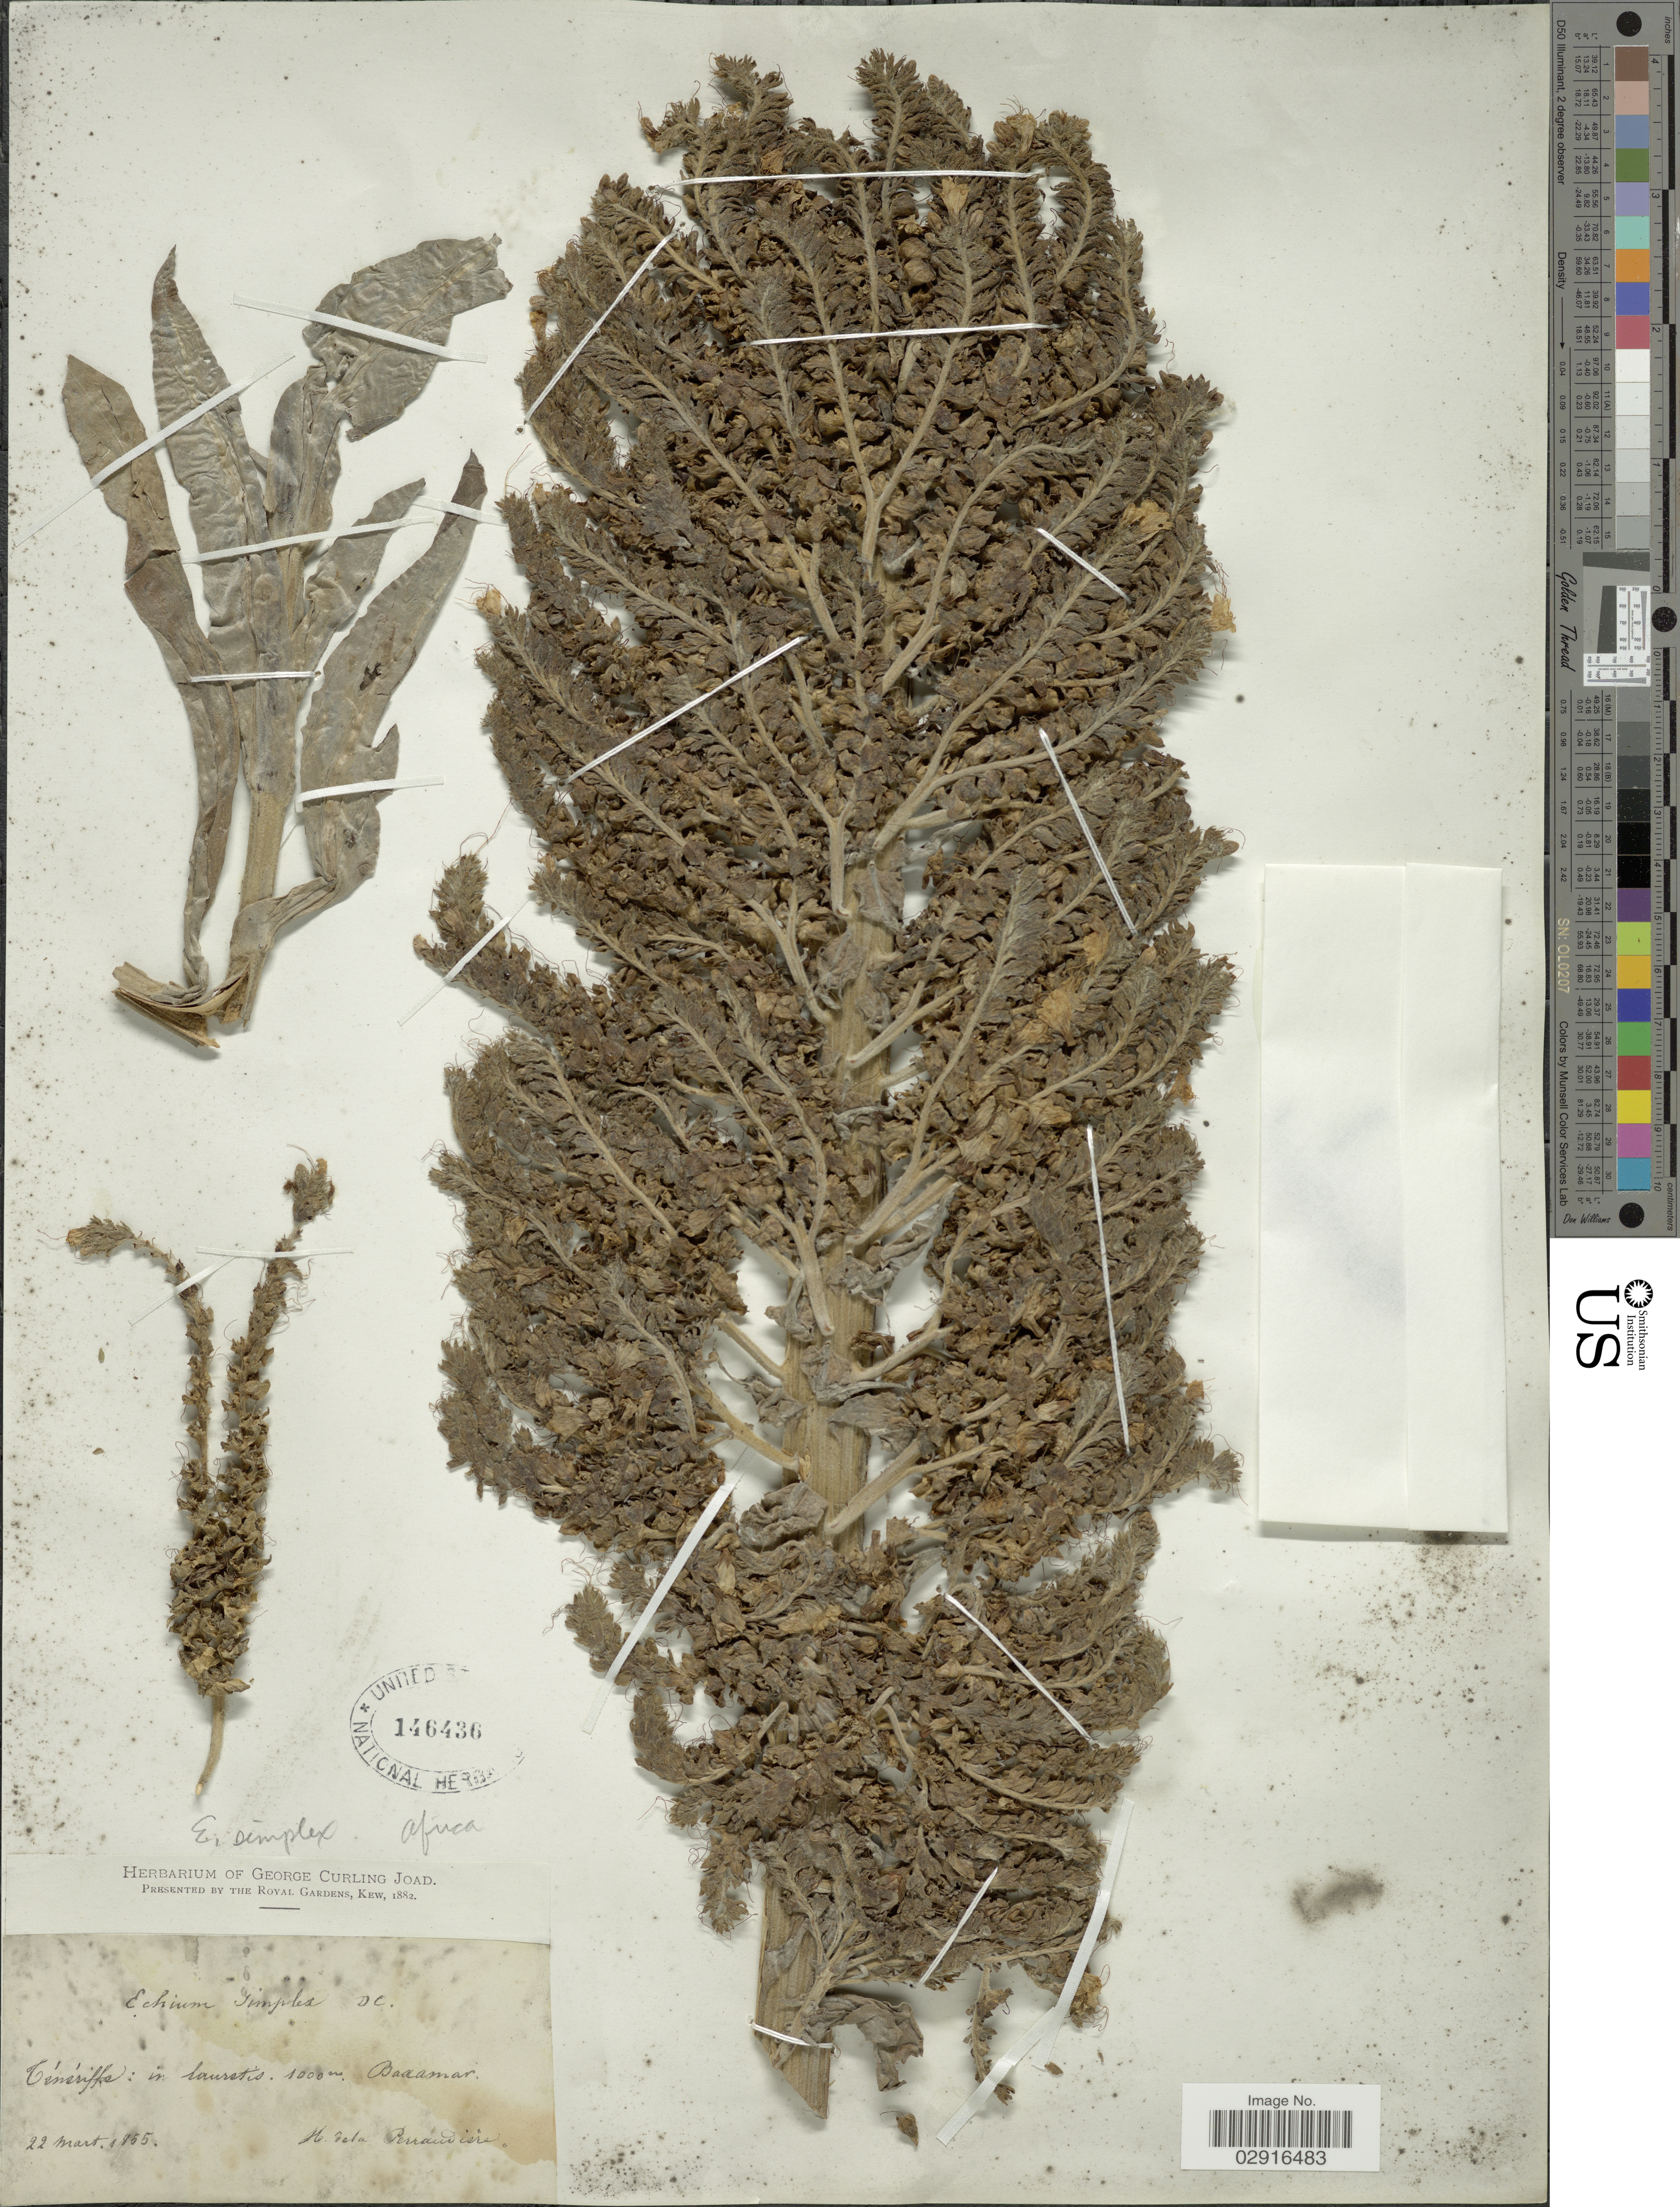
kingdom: Plantae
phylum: Tracheophyta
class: Magnoliopsida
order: Boraginales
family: Boraginaceae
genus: Echium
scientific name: Echium simplex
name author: D.C.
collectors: H. De la Perrandière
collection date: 1855-03-22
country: Spain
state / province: Canarias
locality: Ténériffe: Badamar.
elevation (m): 1000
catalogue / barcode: US 146436